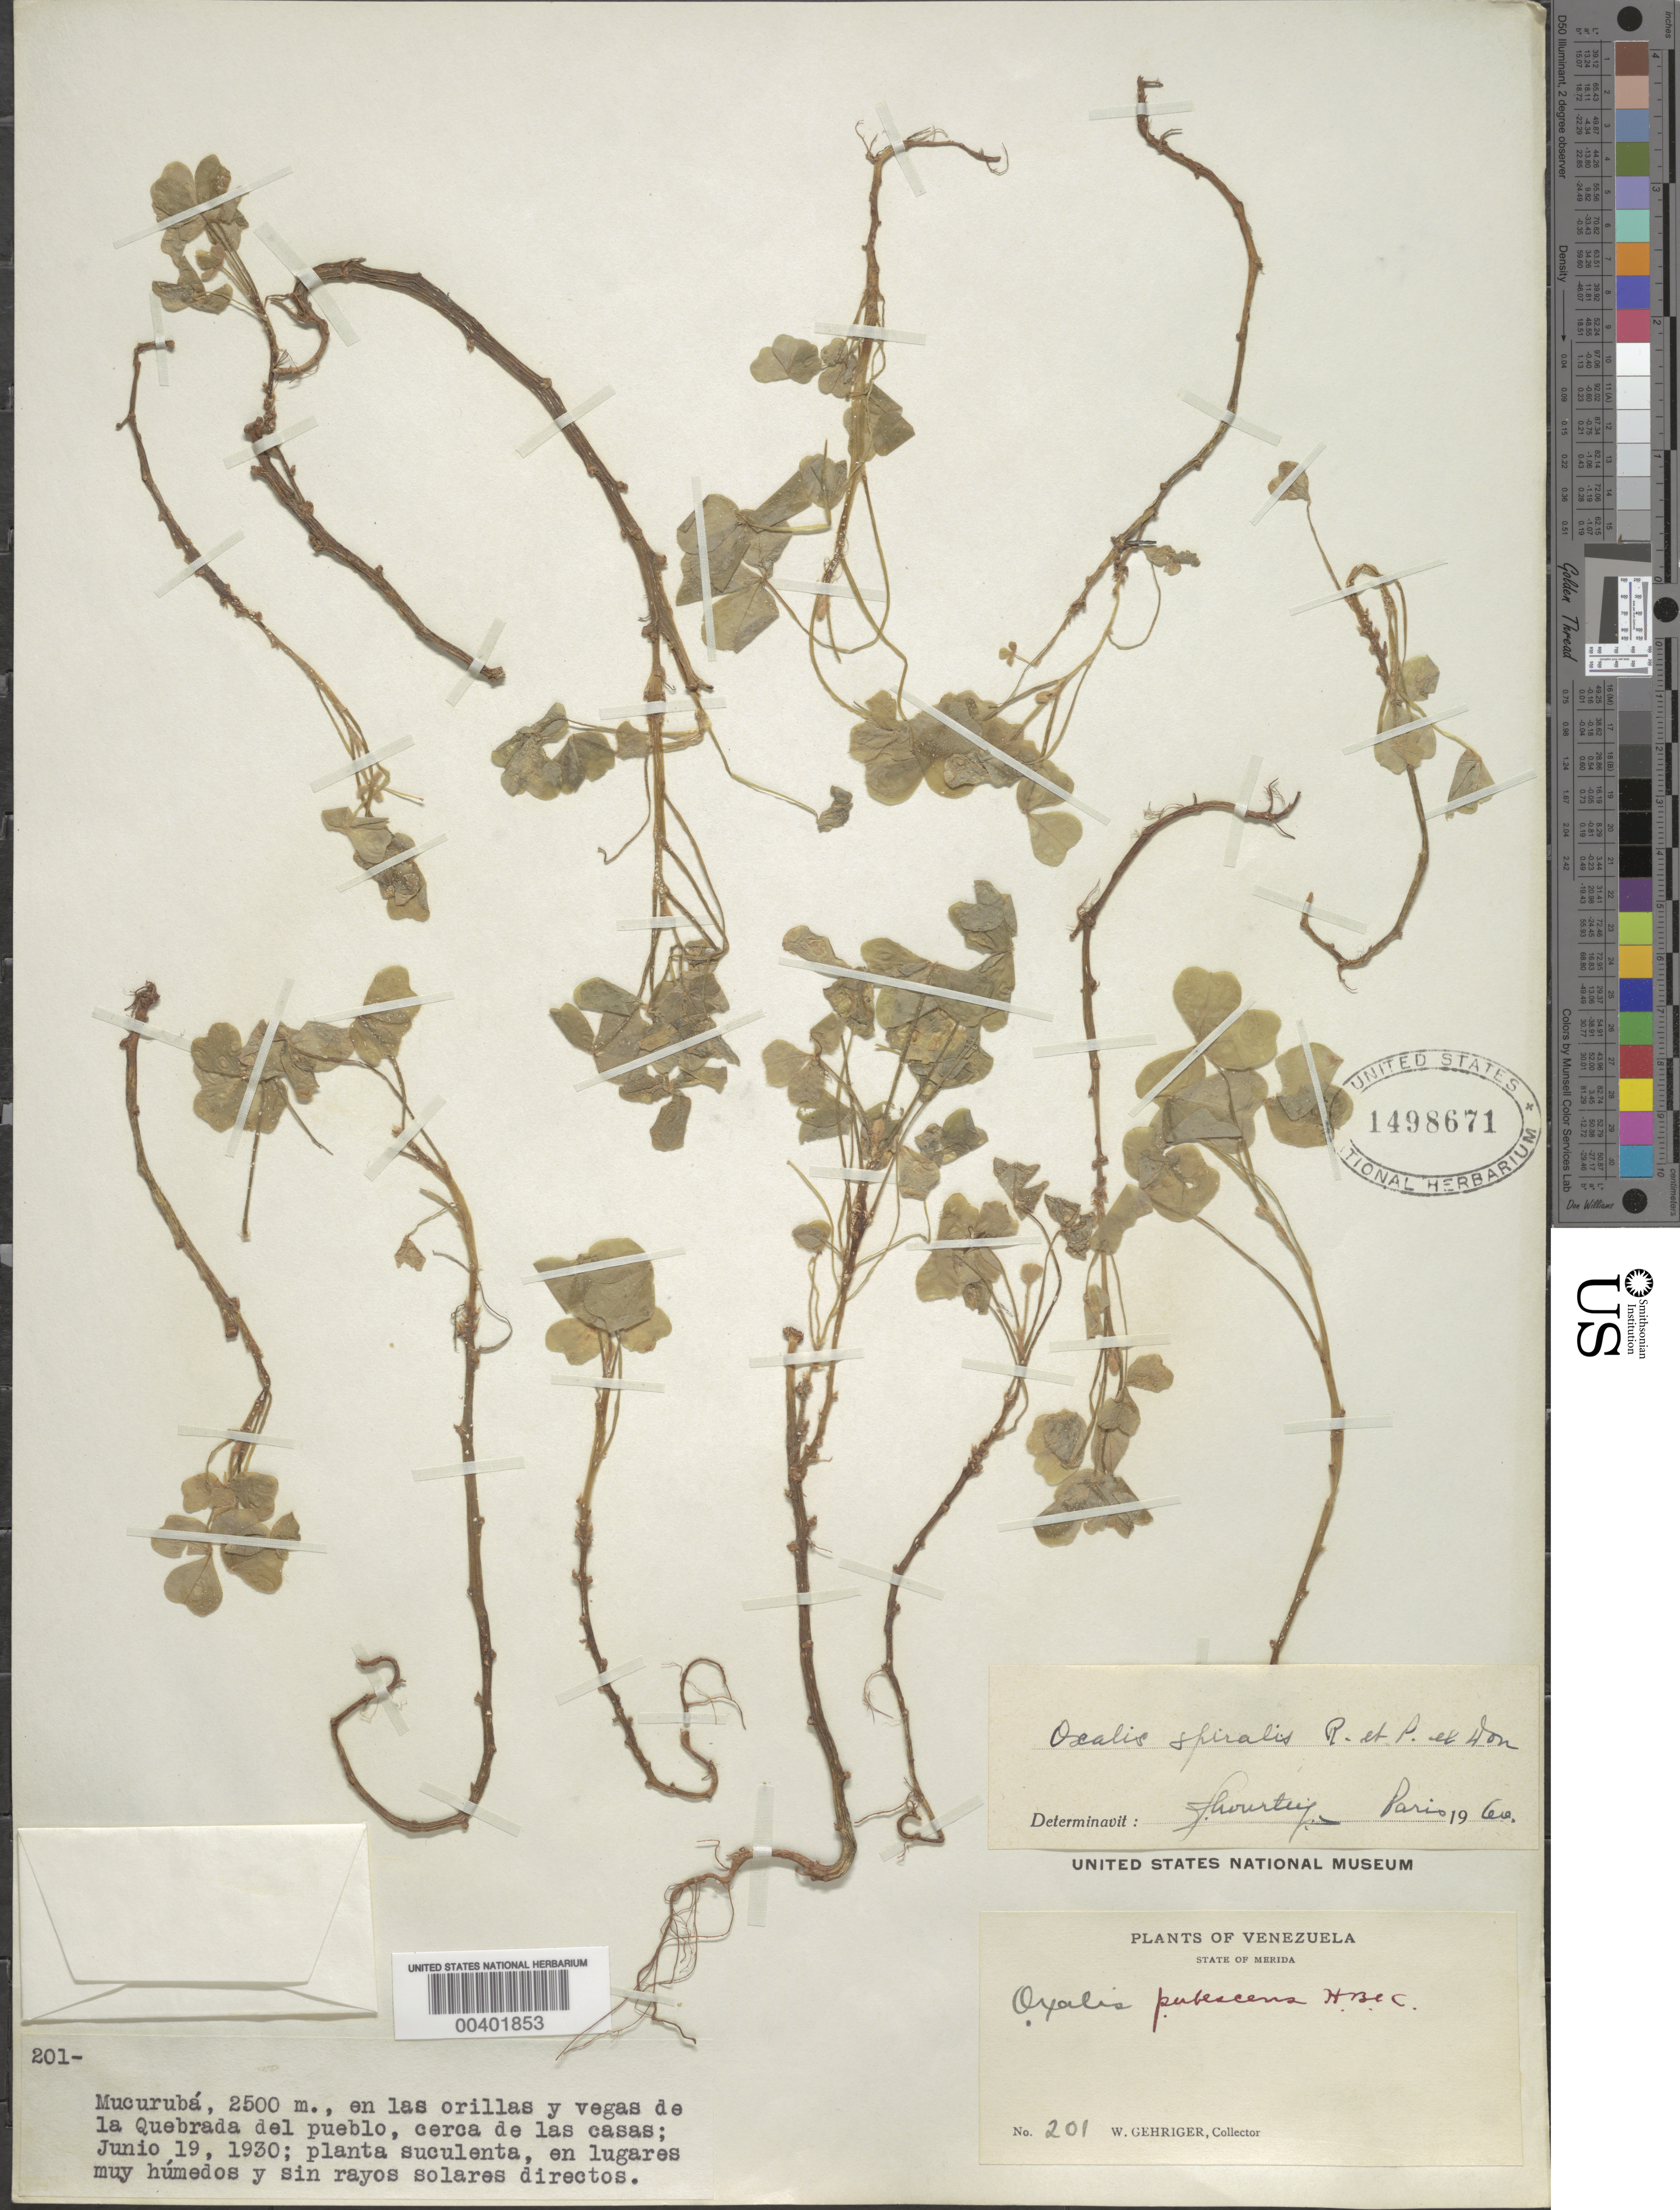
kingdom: Plantae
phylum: Tracheophyta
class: Magnoliopsida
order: Oxalidales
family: Oxalidaceae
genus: Oxalis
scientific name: Oxalis spiralis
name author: Ruiz & Pav. ex G. Don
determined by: Lourteig, A.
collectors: W. Gehriger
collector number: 201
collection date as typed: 19 Jun 1930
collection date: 1930-06-19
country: Venezuela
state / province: Mérida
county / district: Rangel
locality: Mucurubá Mucuruba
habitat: En las orillas y vegas de la Quebrada del pueblo, cerca de las casas.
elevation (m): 2500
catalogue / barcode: US 1498671